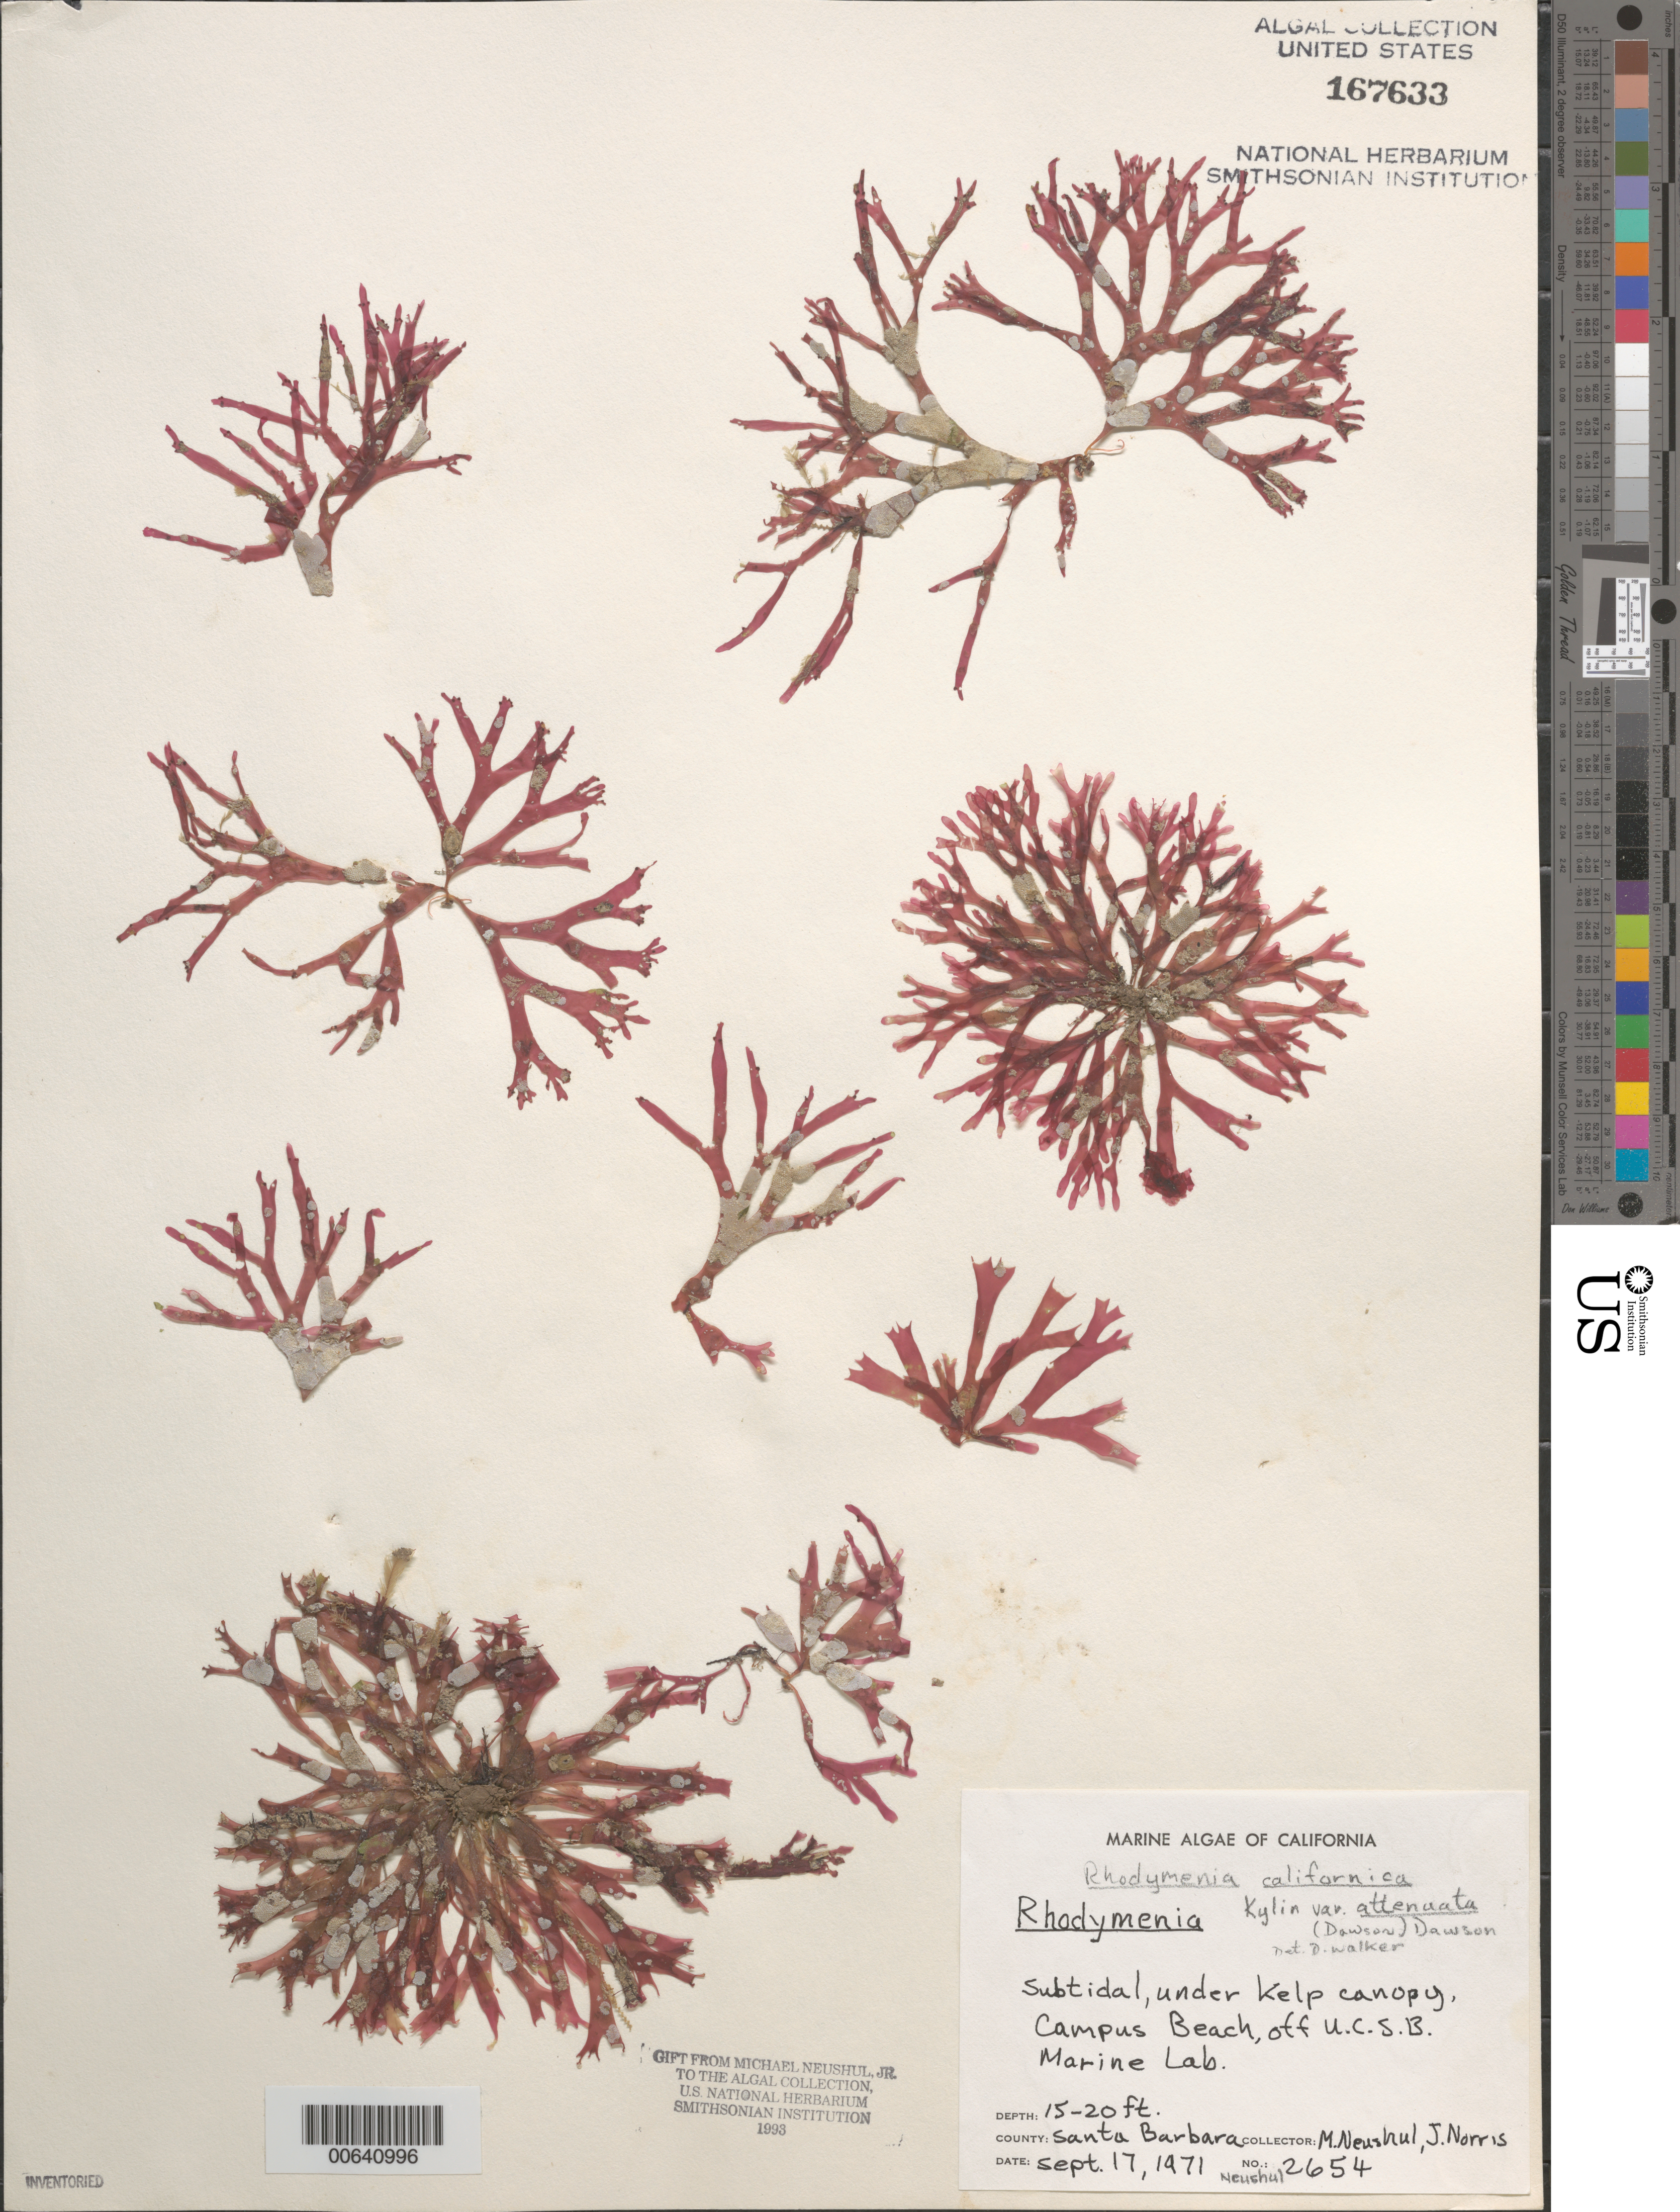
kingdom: Plantae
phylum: Rhodophyta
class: Florideophyceae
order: Rhodymeniales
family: Rhodymeniaceae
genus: Rhodymenia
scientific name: Rhodymenia californica var. attenuata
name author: (Daws.) E.Y. Dawson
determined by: Walker, D.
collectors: M. Neushul & J. N. Norris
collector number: Neushul 2654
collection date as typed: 17 Sep 1971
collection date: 1971-09-17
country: United States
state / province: California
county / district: Santa Barbara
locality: Campus Beach, off University of California Santa Barbara Marine Laboratory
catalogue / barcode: US 167633